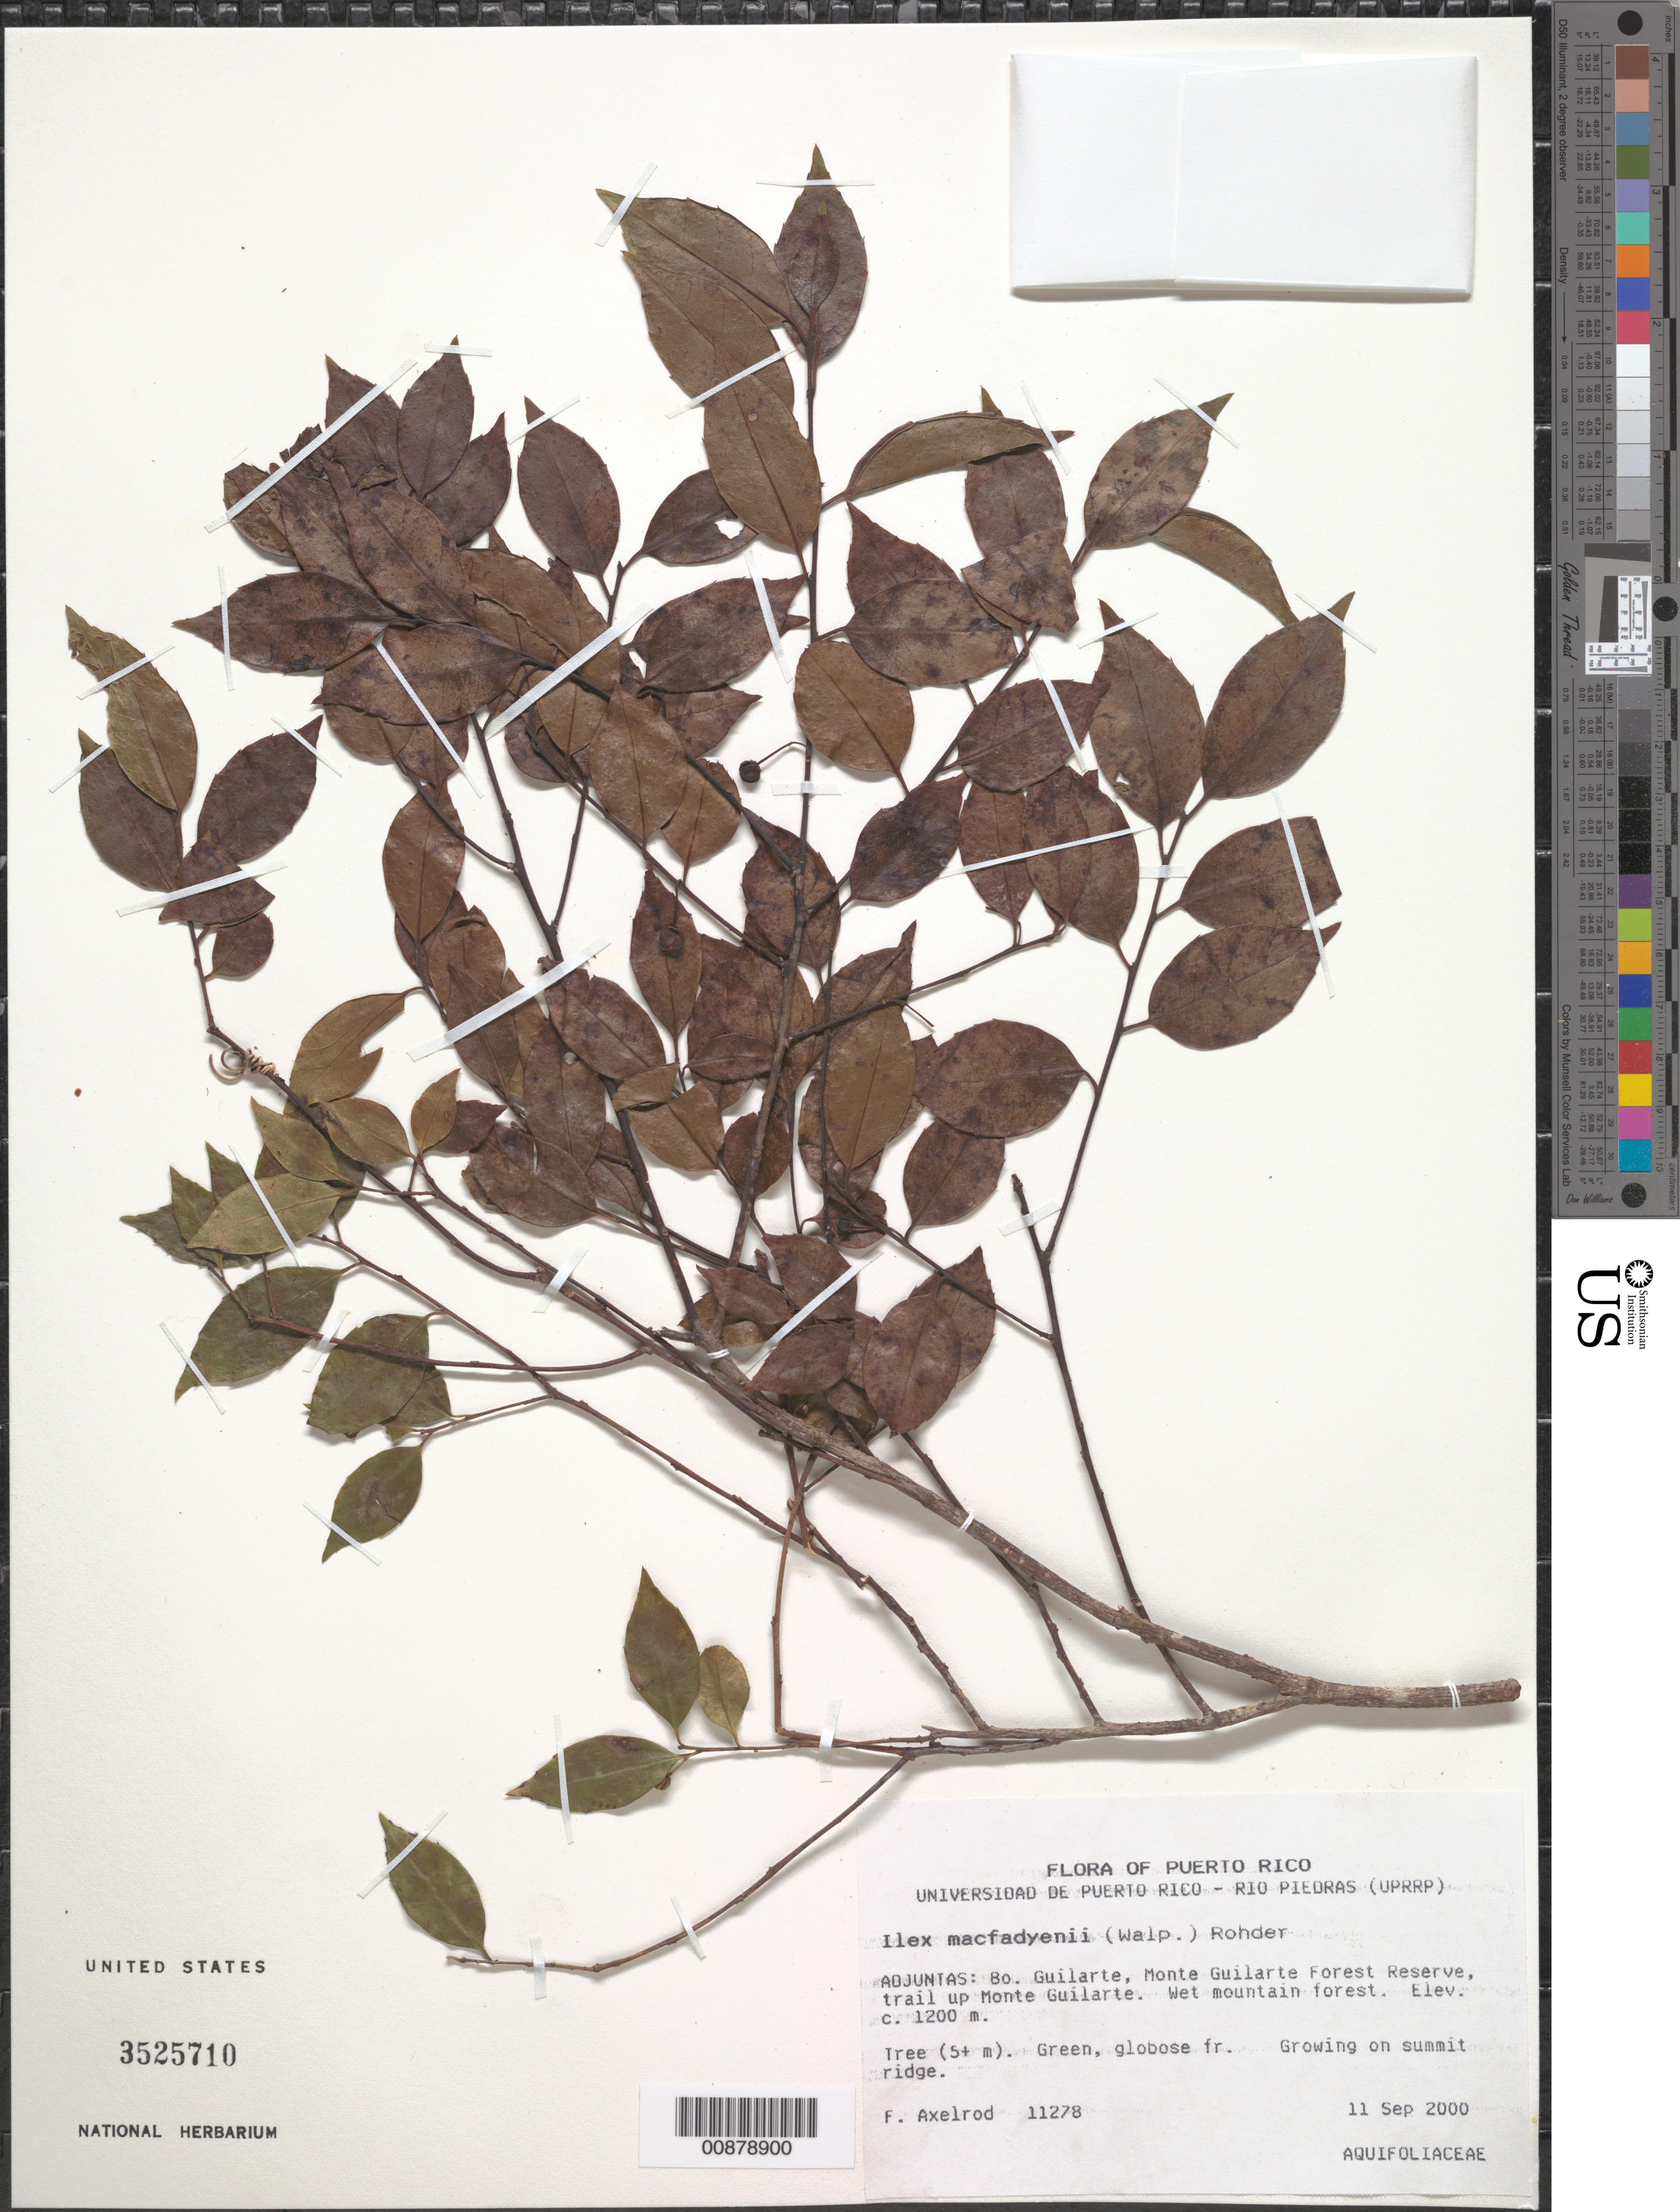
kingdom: Plantae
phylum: Tracheophyta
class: Magnoliopsida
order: Aquifoliales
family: Aquifoliaceae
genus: Ilex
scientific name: Ilex macfadyenii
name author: Rehder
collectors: F. S. Axelrod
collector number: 11278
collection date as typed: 11 Sep 2000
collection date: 2000-09-11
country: Puerto Rico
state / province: Adjuntas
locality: Bo. Guilarte, Monte Guilarte Forest Reserve, trail up Monte Guilarte.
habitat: Wet mounatin forest. Growing on summit ridge.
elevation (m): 1200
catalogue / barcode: US 3525710